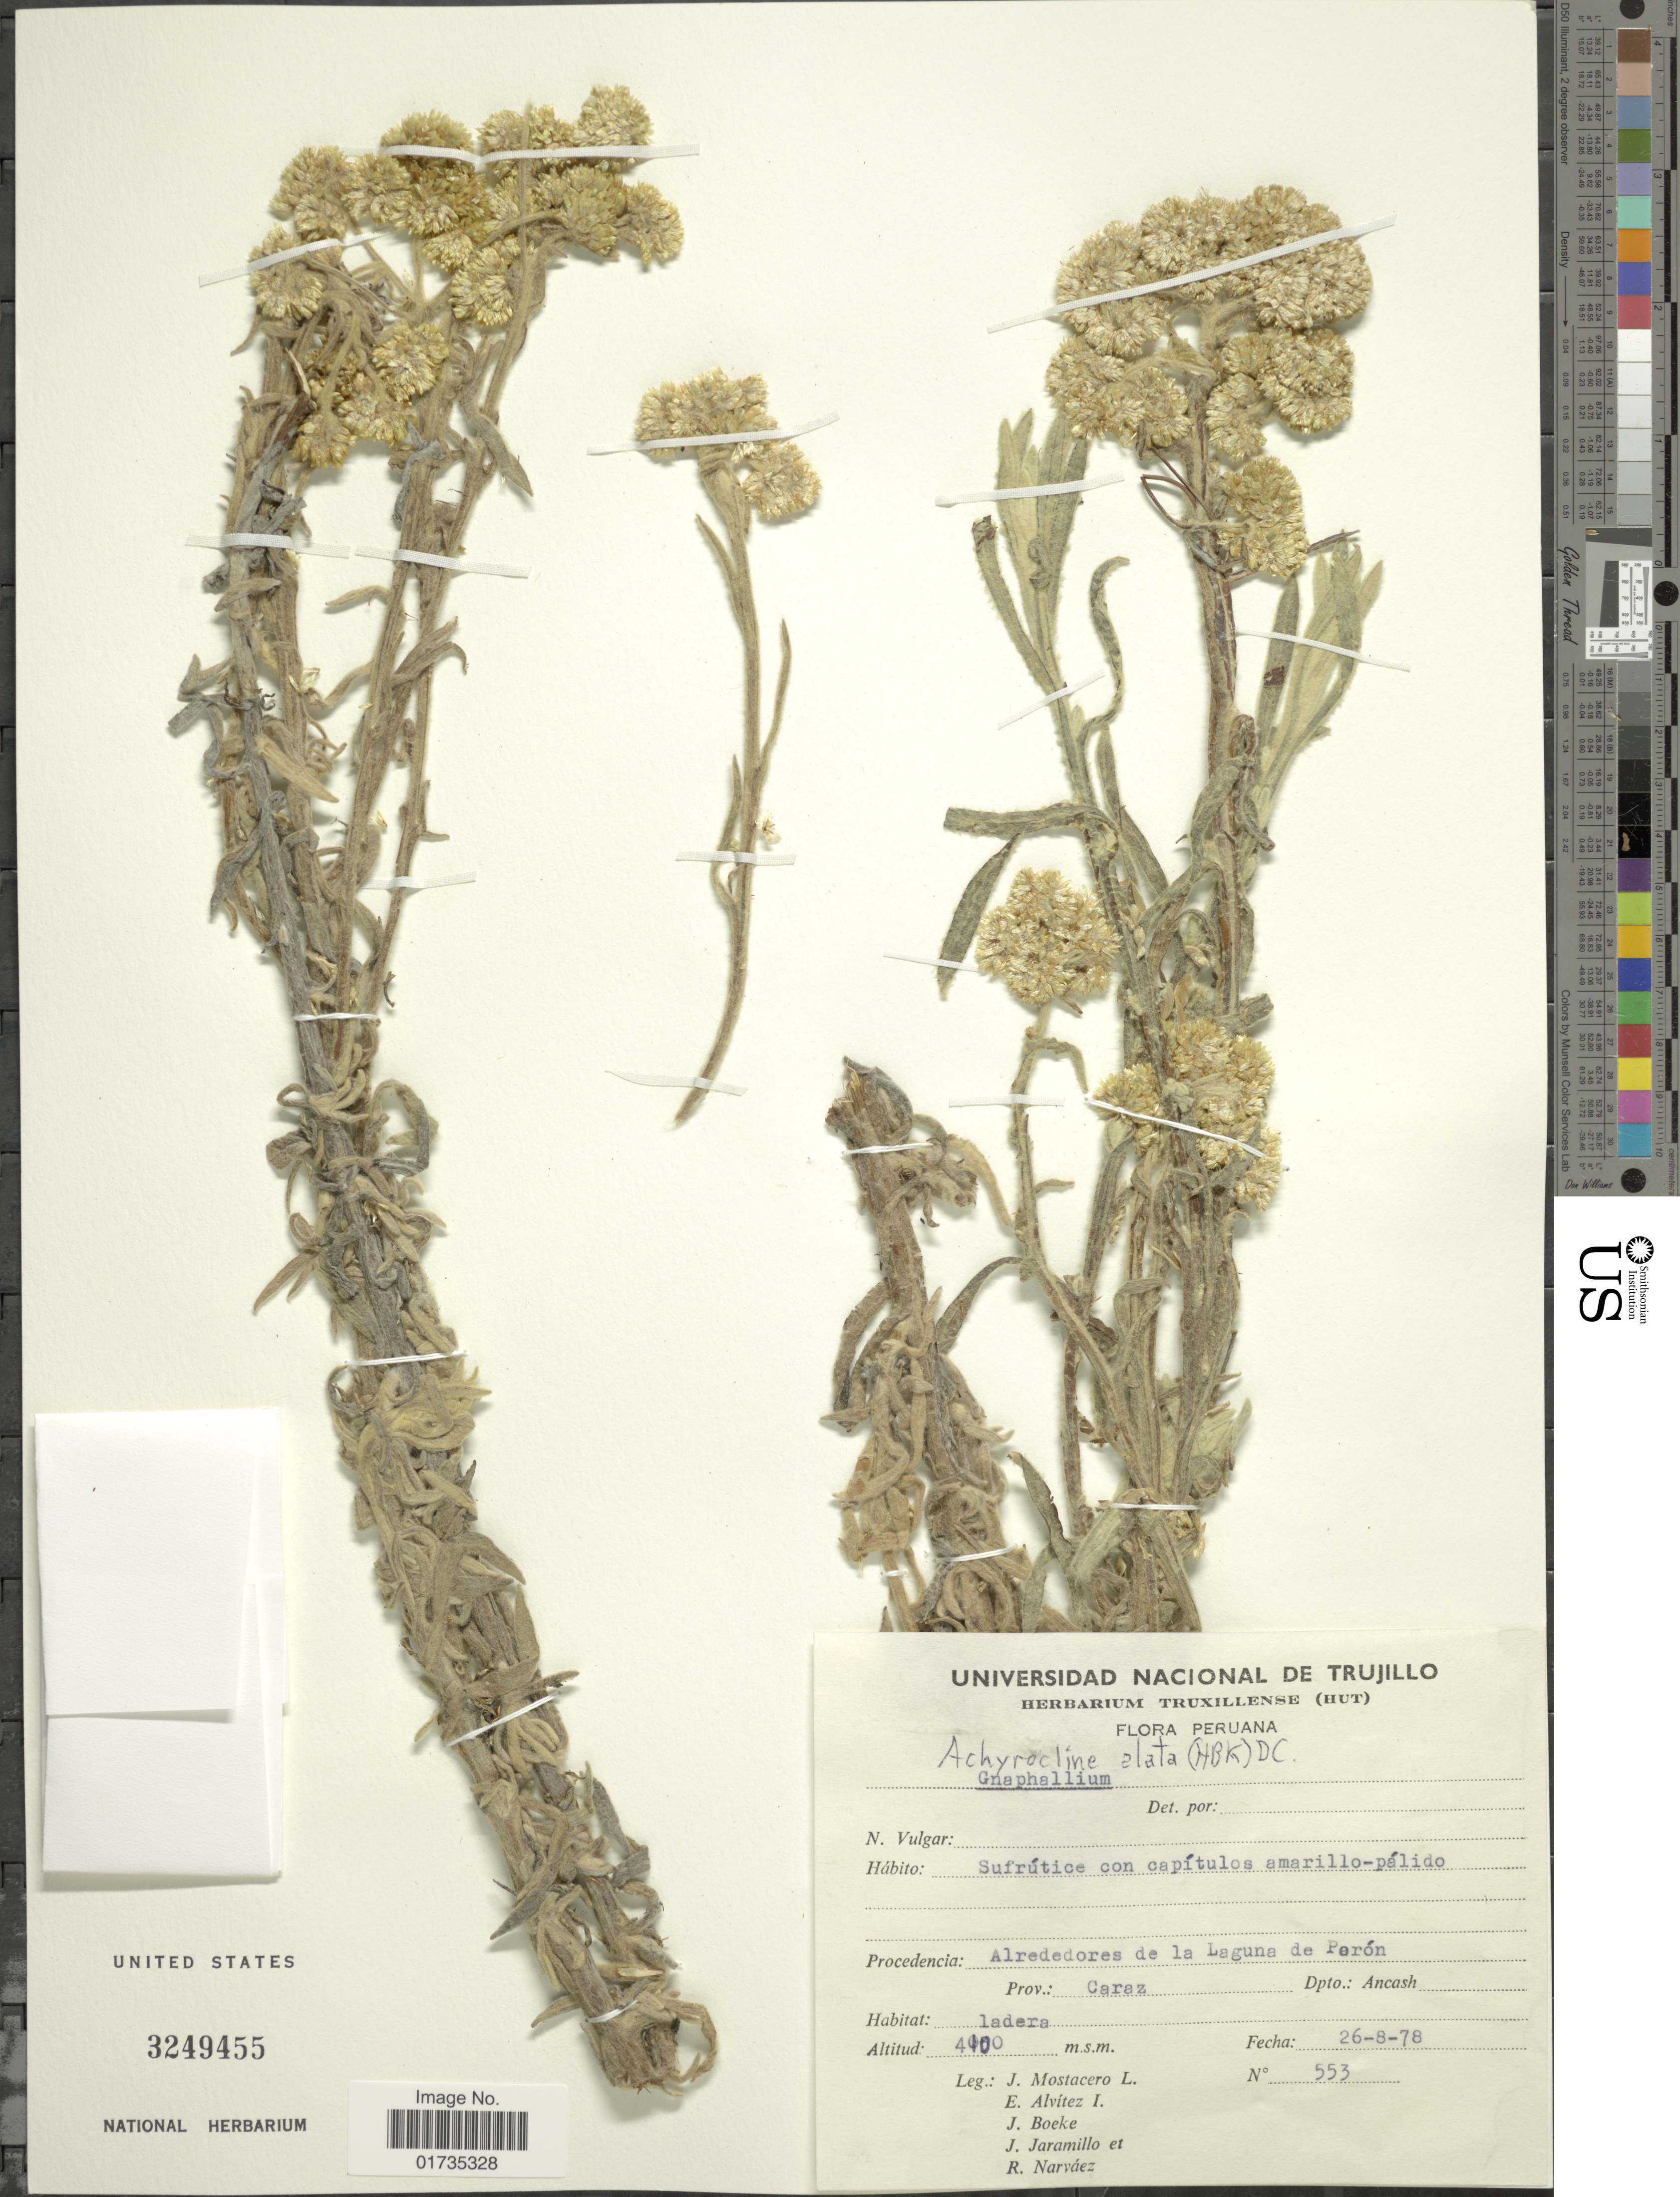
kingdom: Plantae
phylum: Tracheophyta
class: Magnoliopsida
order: Asterales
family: Asteraceae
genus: Achyrocline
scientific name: Achyrocline alata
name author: (Kunth) DC.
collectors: J. Mostacero L., E. Alvitez I., J. D. Boeke, J. Jaramillo & R. Narváez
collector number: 553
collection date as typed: Transcribed d/m/y: 26/8/78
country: Peru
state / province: Ancash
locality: Procedencia: Alrededores de la Laguna de Peron. Prov.: Caraz Dpto.: Ancash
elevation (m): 4100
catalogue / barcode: US 3249455